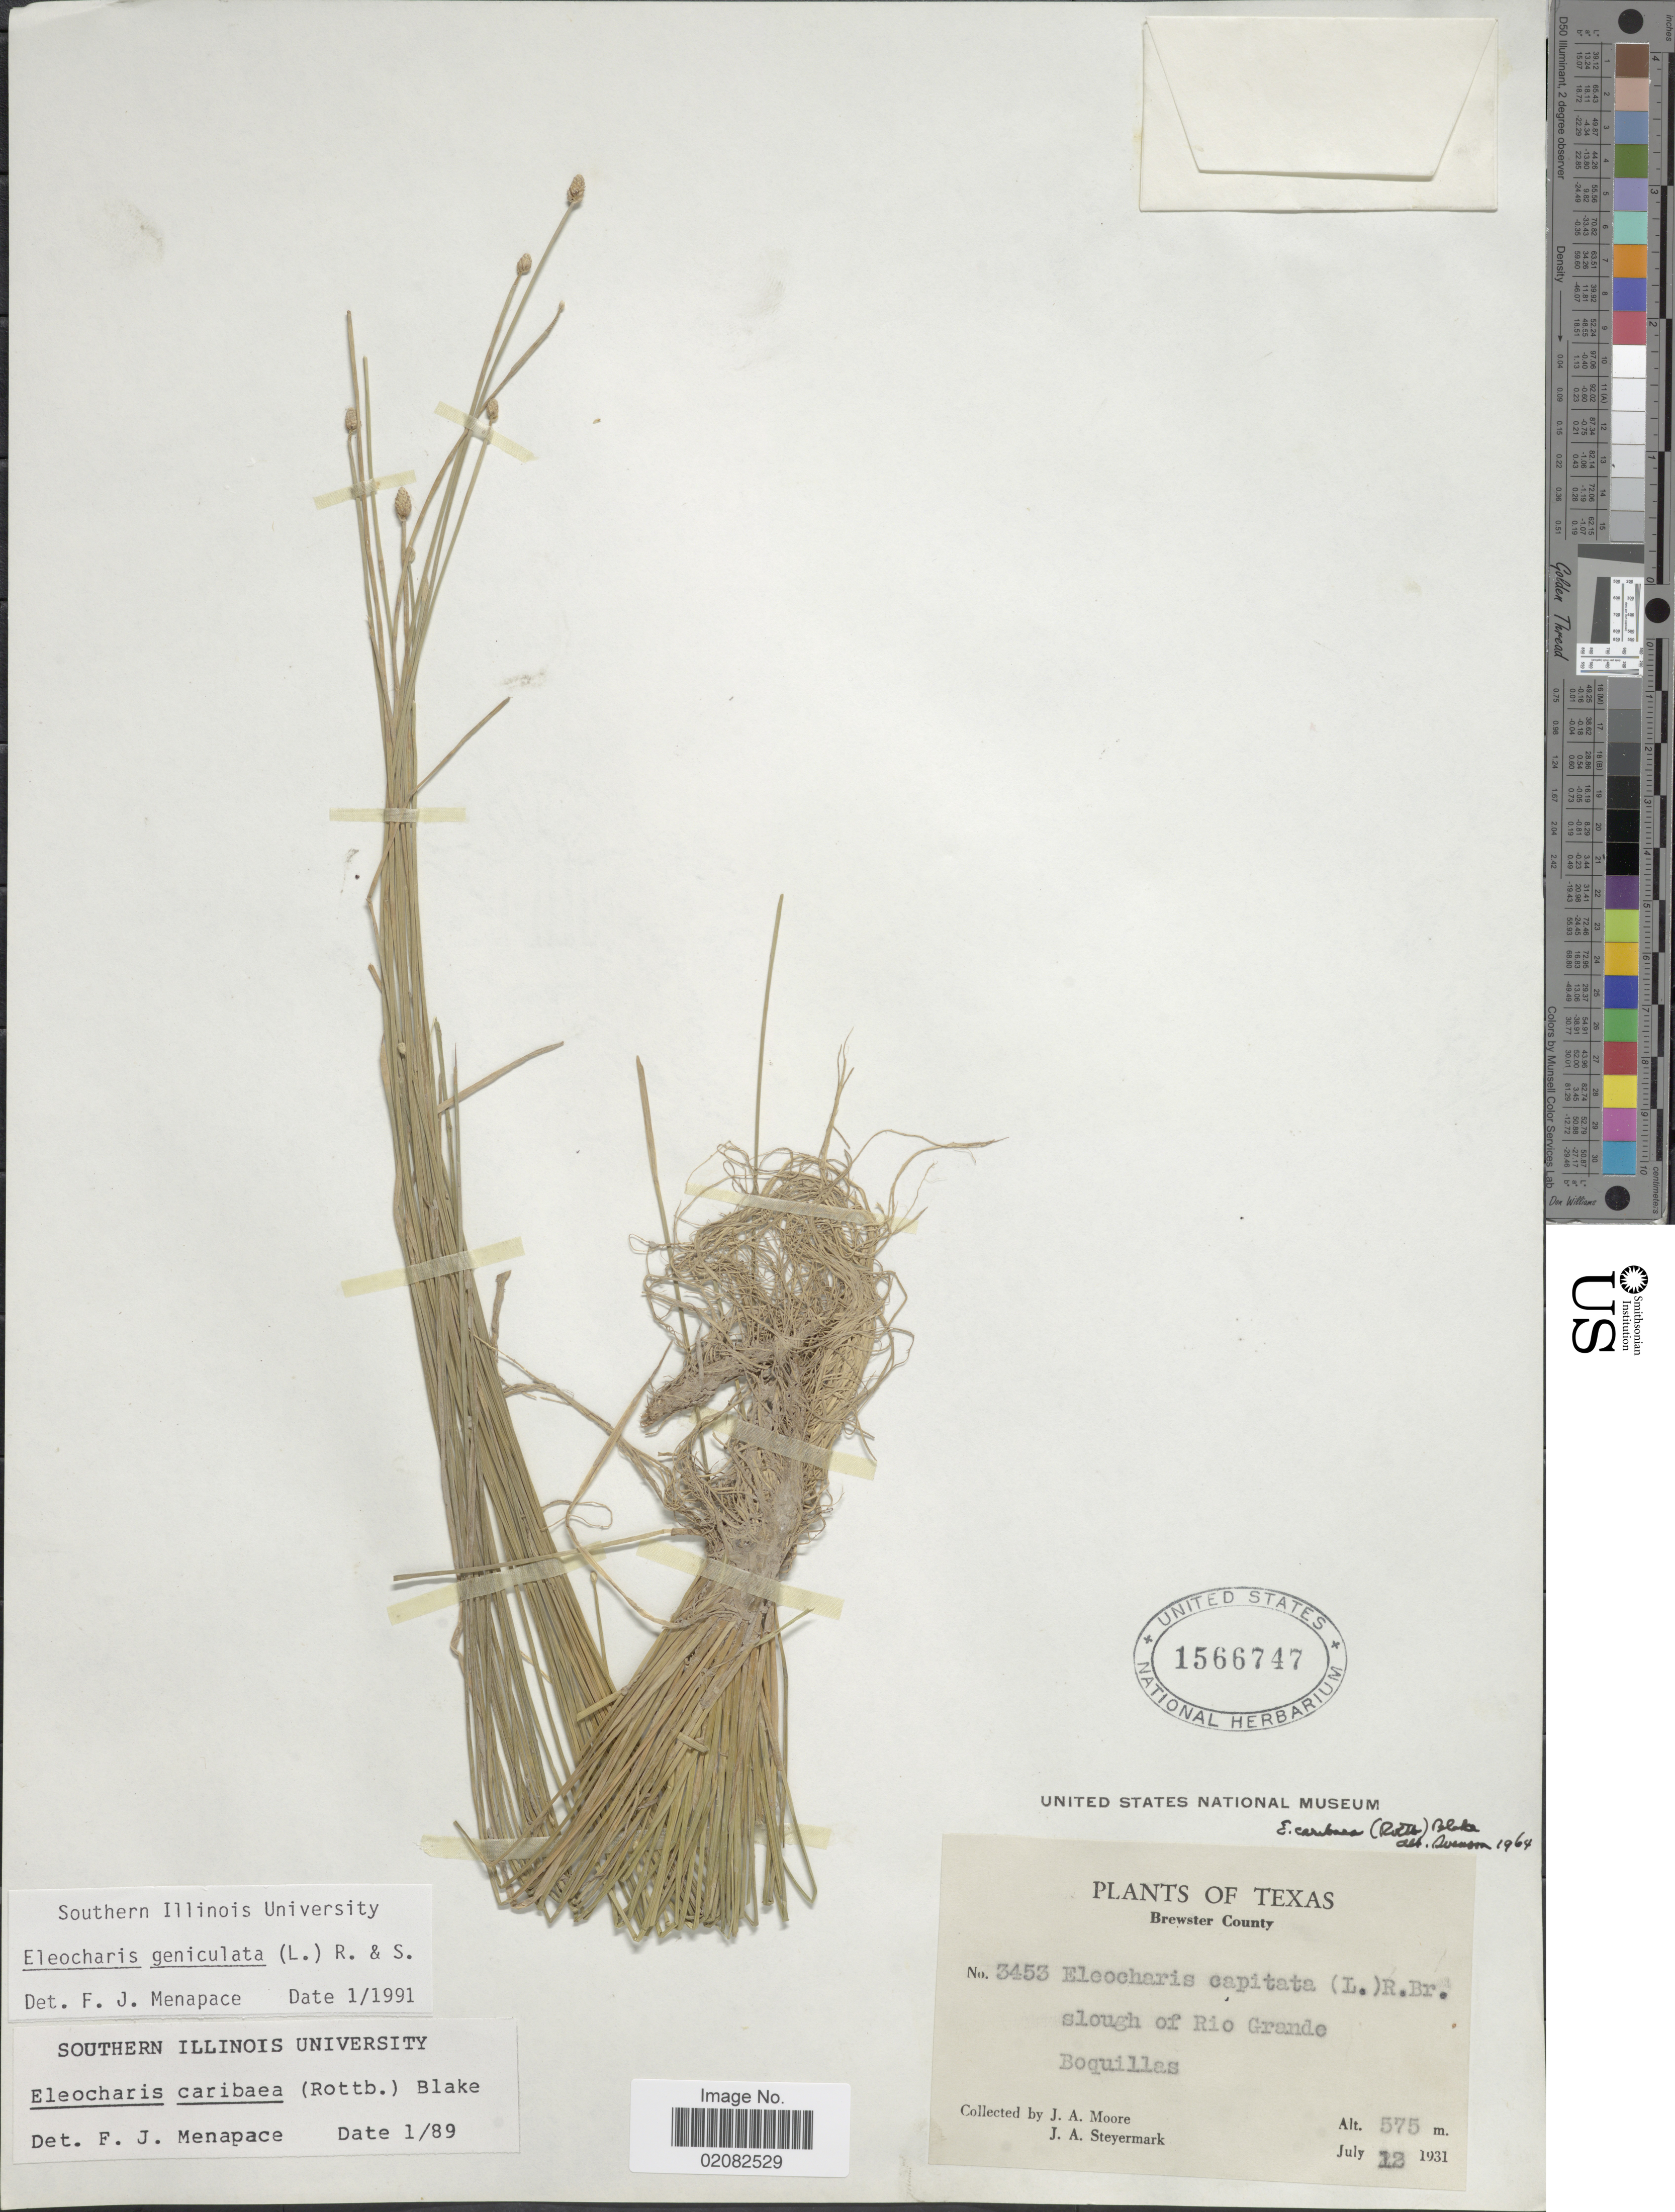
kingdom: Plantae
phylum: Tracheophyta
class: Liliopsida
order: Poales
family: Cyperaceae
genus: Eleocharis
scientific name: Eleocharis geniculata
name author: (L.) Roem. & Schult.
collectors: J. A. Moore & J. Steyermark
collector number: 3453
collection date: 1931-07-12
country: United States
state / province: Texas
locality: Brewster County, slough of Rio Grande, Boquillas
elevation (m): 575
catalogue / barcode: US 1566747